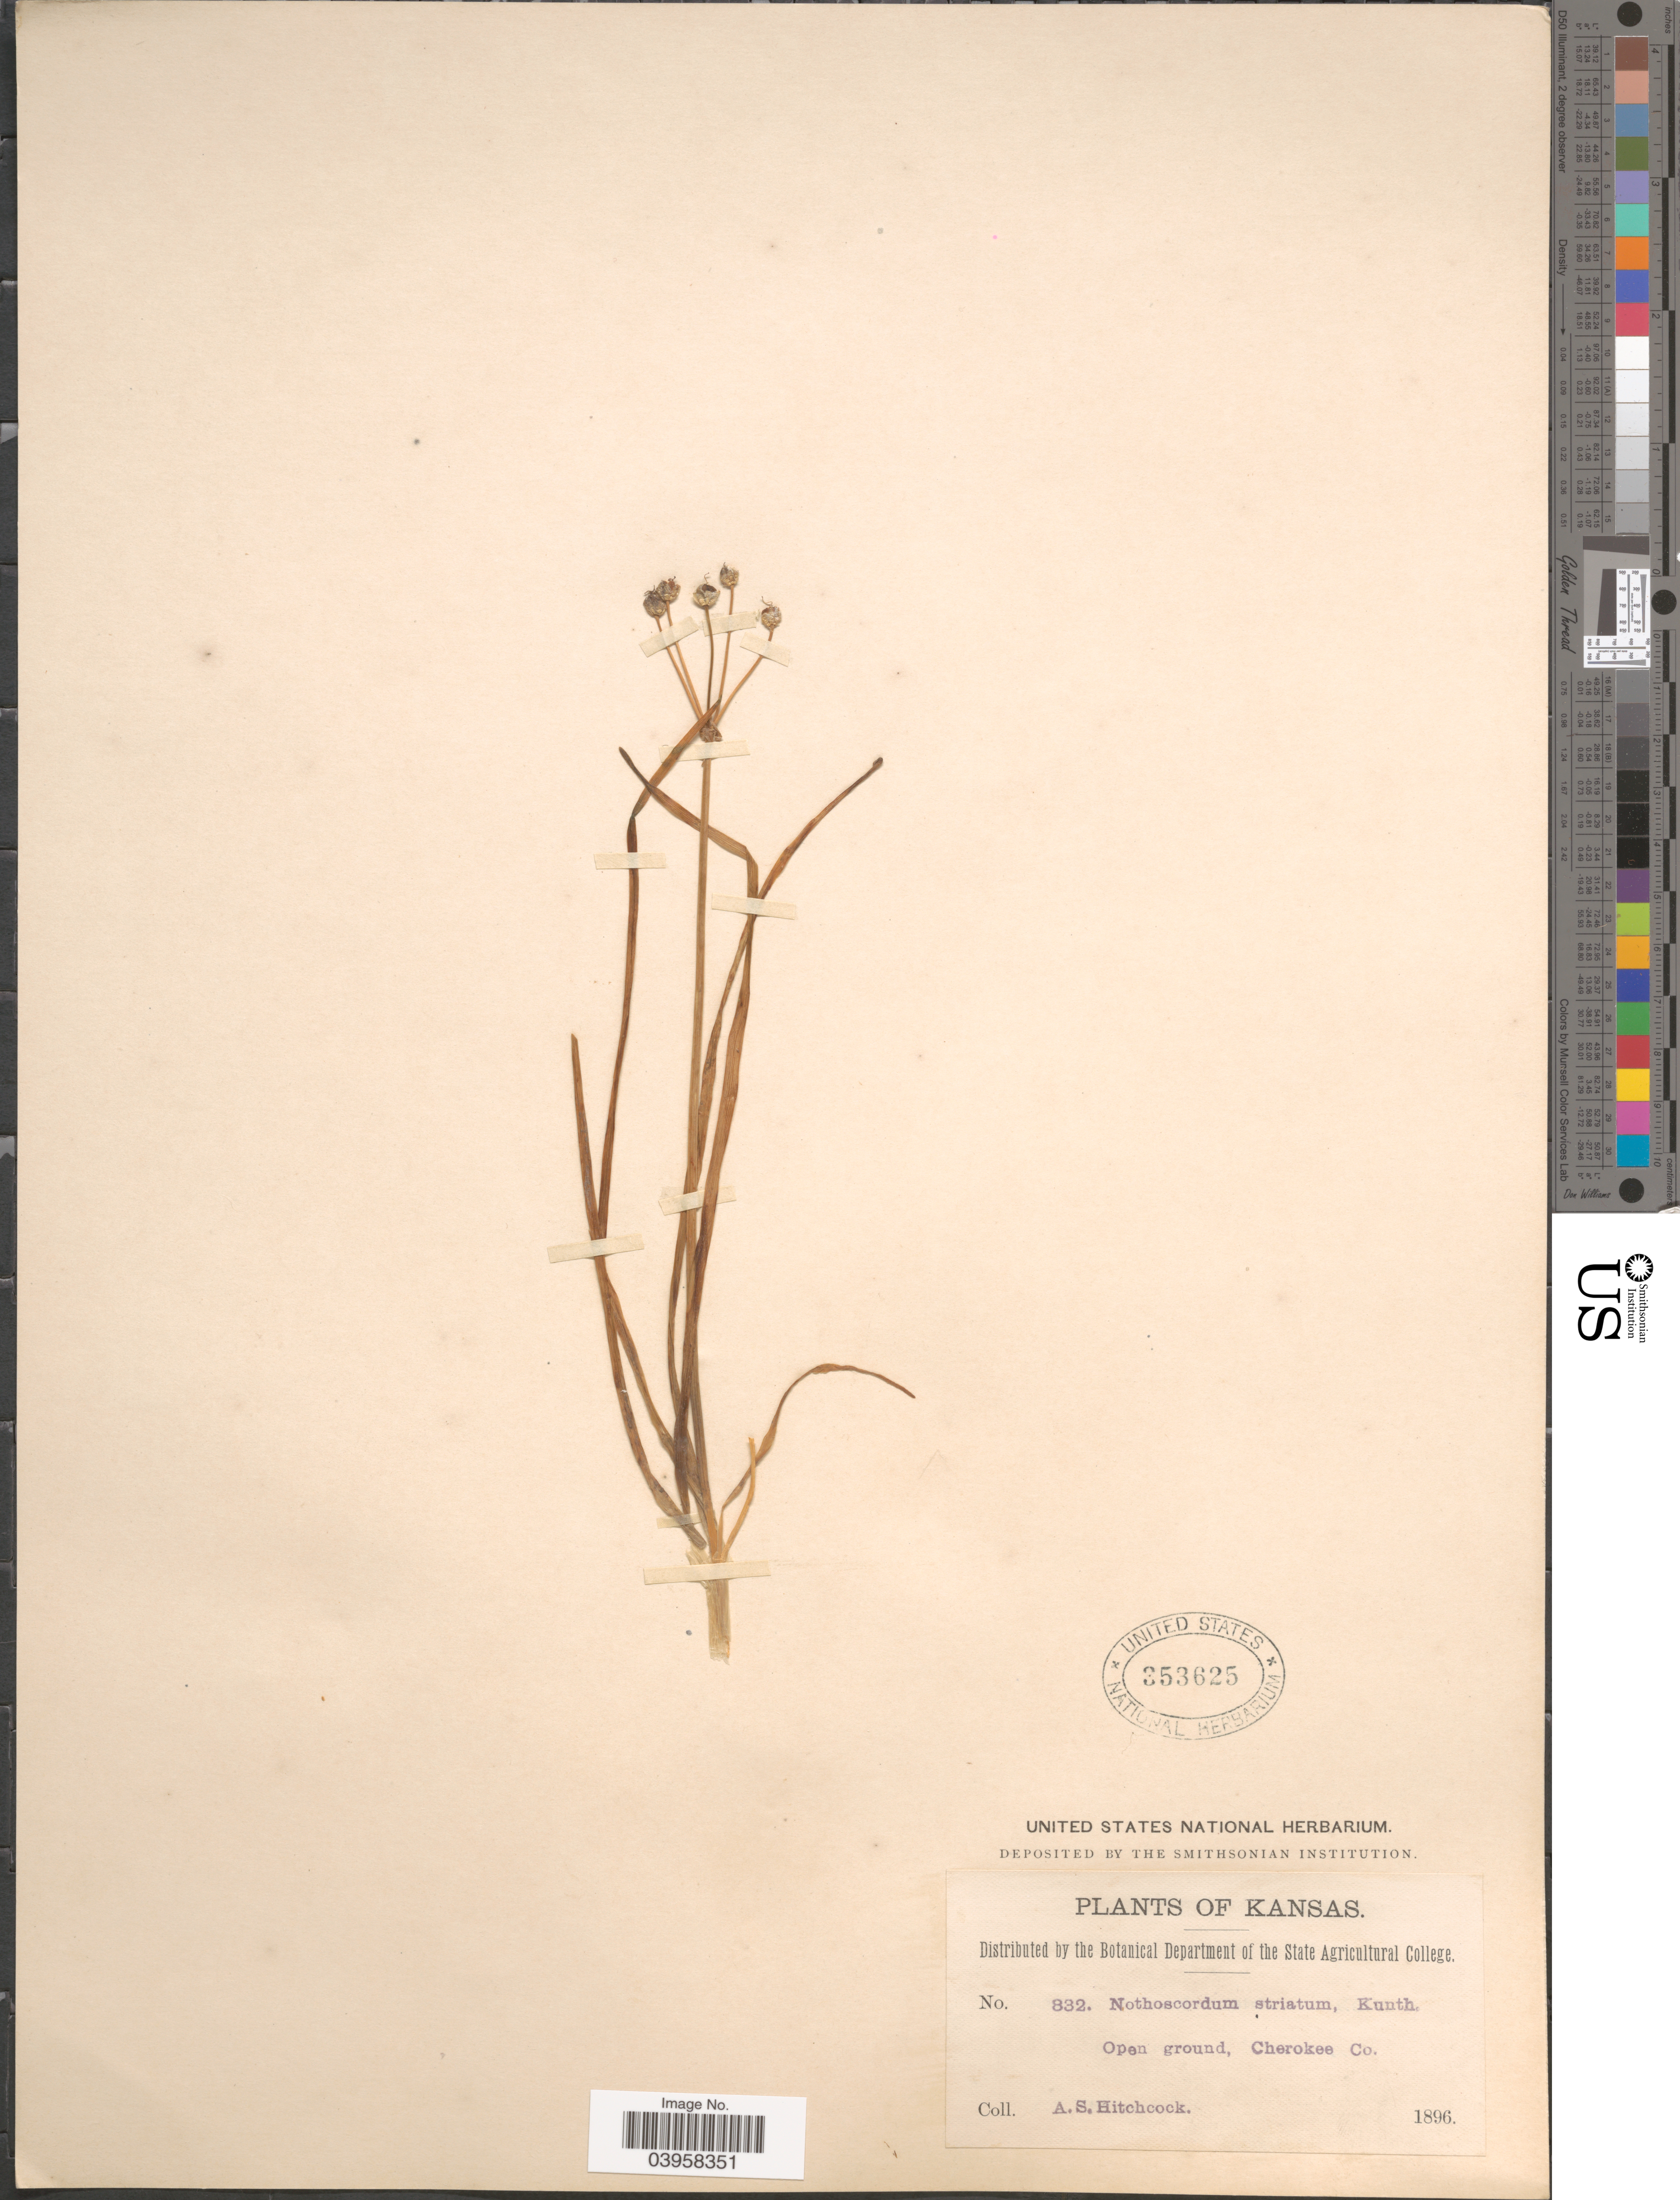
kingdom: Plantae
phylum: Tracheophyta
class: Liliopsida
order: Asparagales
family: Amaryllidaceae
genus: Nothoscordum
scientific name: Nothoscordum bivalve var. bivalve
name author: (L.) Britton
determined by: Strong, Mark T., (BOT), Smithsonian Institution - National Museum of Natural History (UNITED STATES)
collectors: A. S. Hitchcock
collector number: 832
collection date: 1896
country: United States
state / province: Kansas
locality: Open ground, Cherokee Co.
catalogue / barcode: US 353625